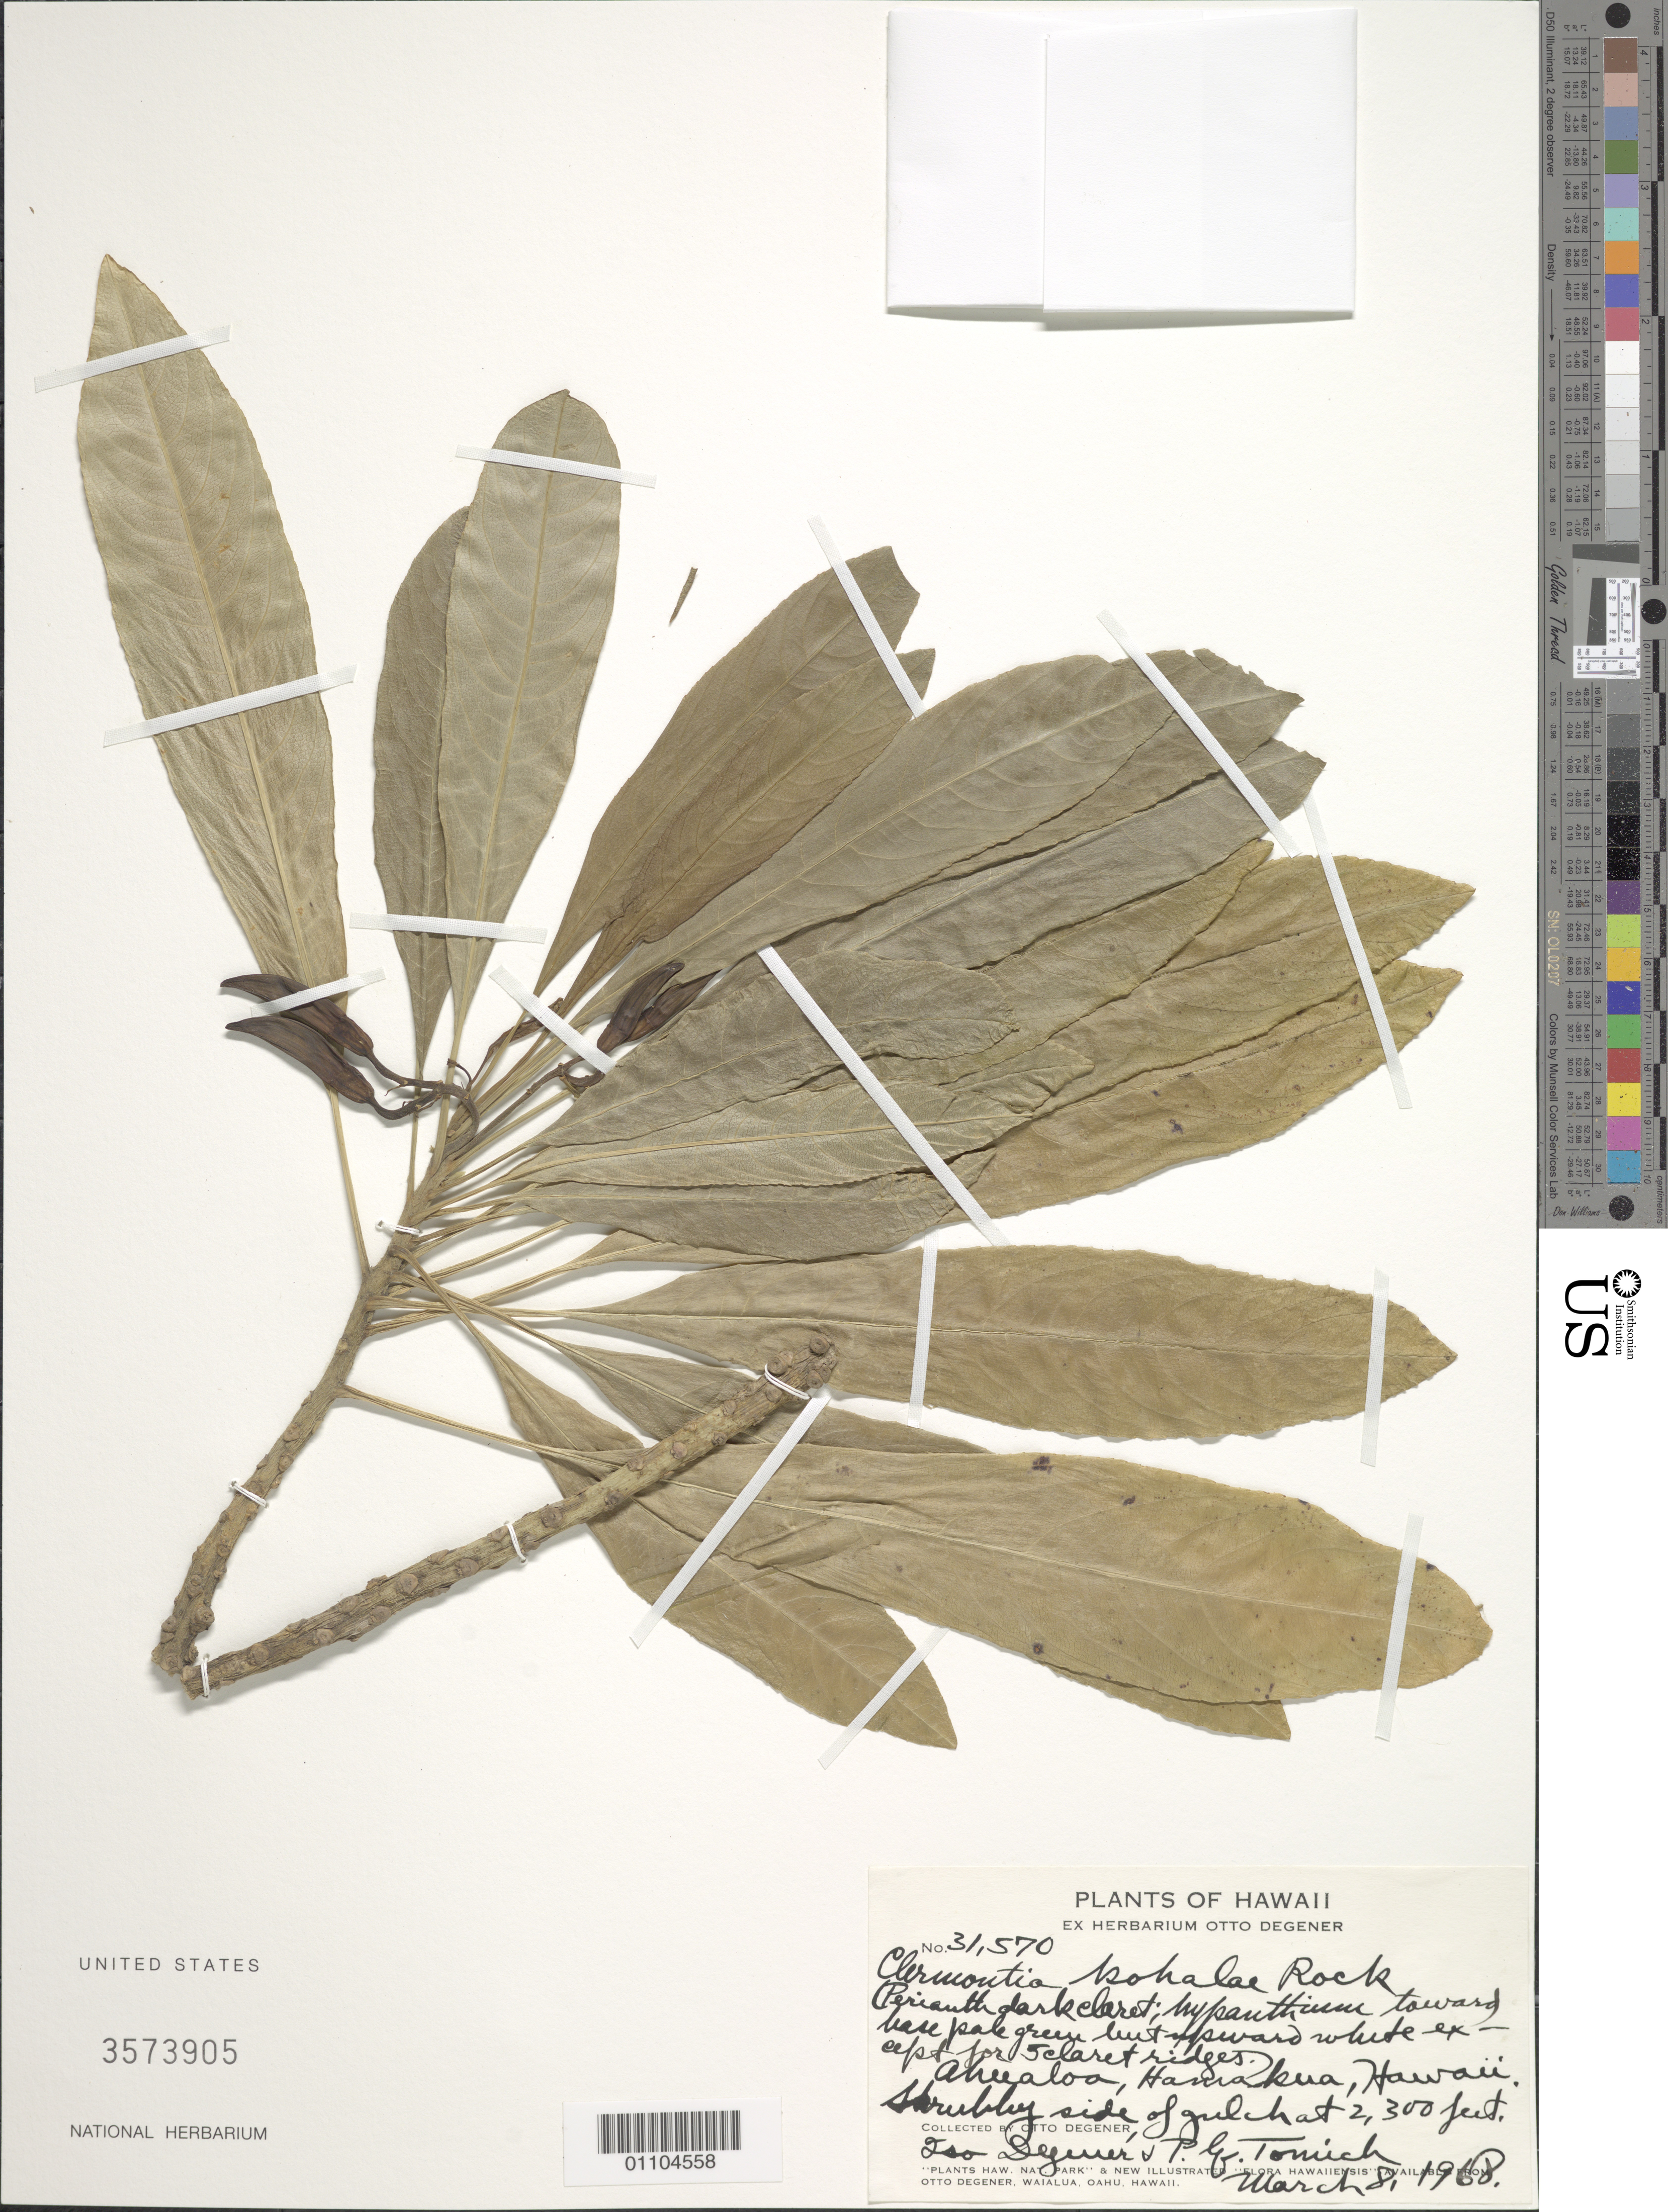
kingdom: Plantae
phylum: Tracheophyta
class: Magnoliopsida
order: Asterales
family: Campanulaceae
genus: Clermontia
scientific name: Clermontia kohalae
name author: Rock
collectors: O. Degener, I. Degener & P. Hooton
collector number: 31570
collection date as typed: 8 Mar 1968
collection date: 1968-03-08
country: United States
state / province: Hawaii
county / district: Hawaii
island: Hawaii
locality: Ahualoa, Hamakua.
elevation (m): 701.04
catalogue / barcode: US 3573905